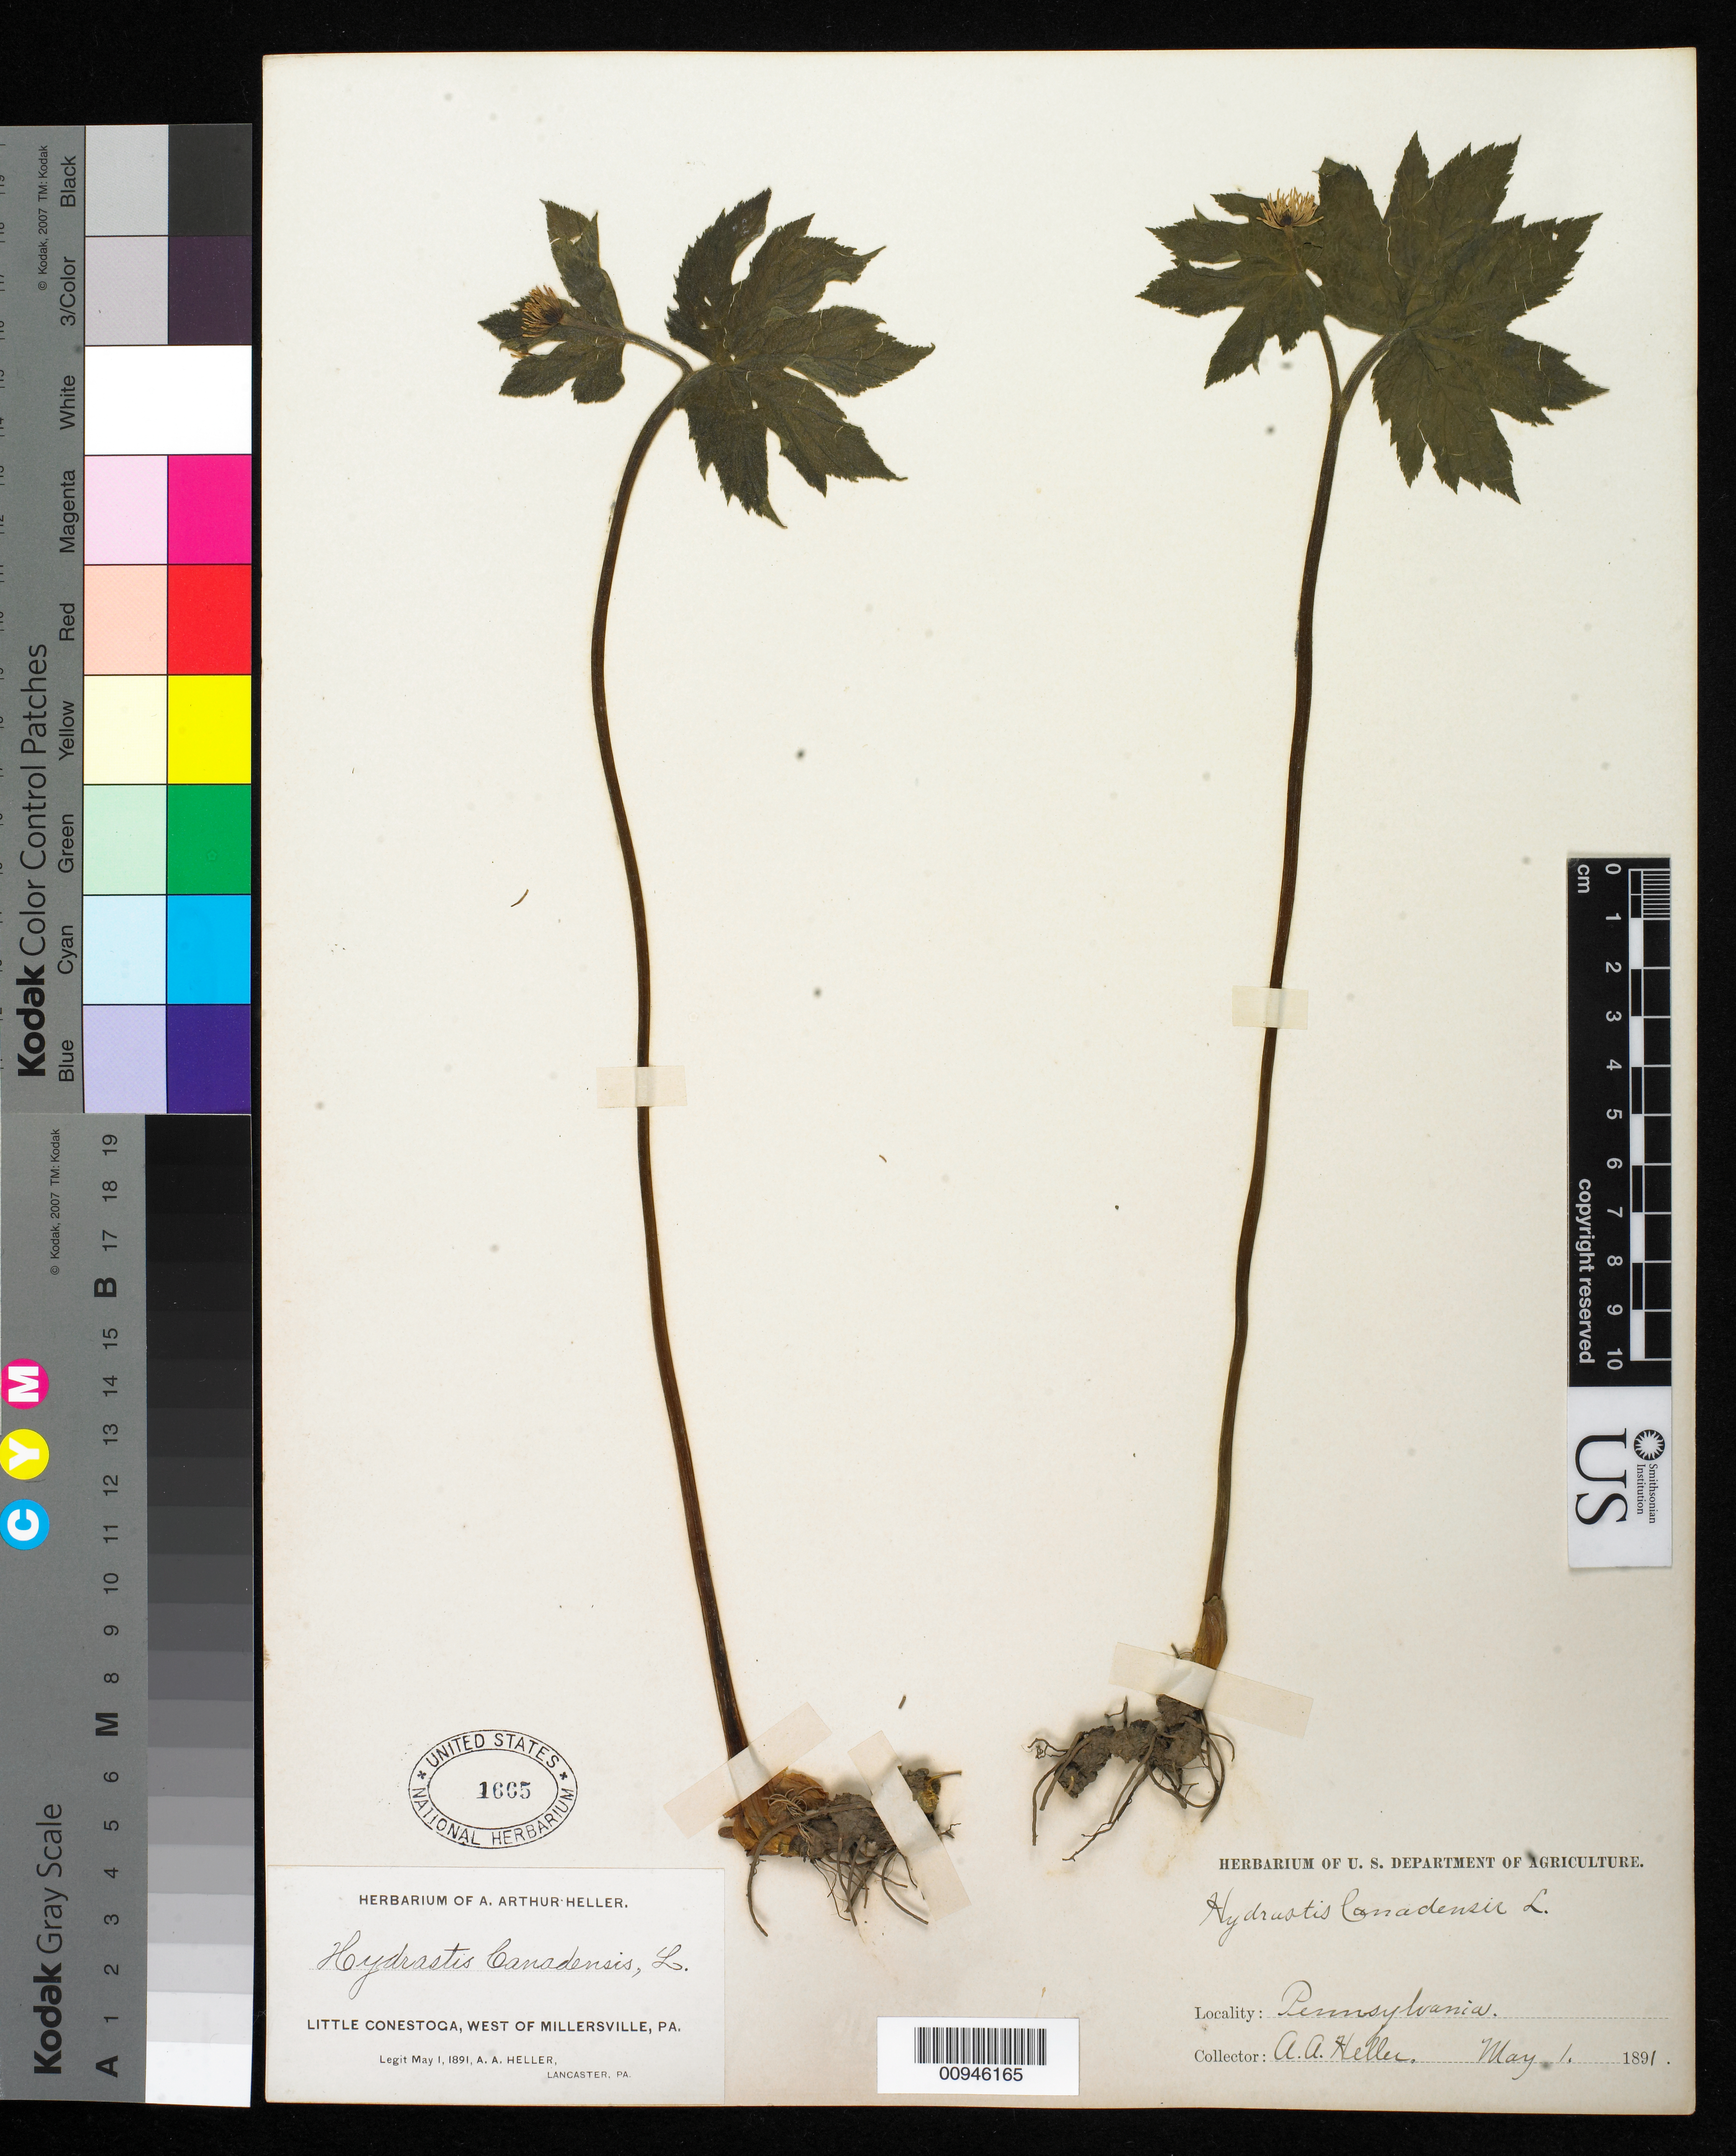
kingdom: Plantae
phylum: Tracheophyta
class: Magnoliopsida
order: Ranunculales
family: Ranunculaceae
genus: Hydrastis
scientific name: Hydrastis canadensis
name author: L.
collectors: A. A. Heller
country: United States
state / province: Pennsylvania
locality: Little Conestoga, W of Millersville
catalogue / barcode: US 1665